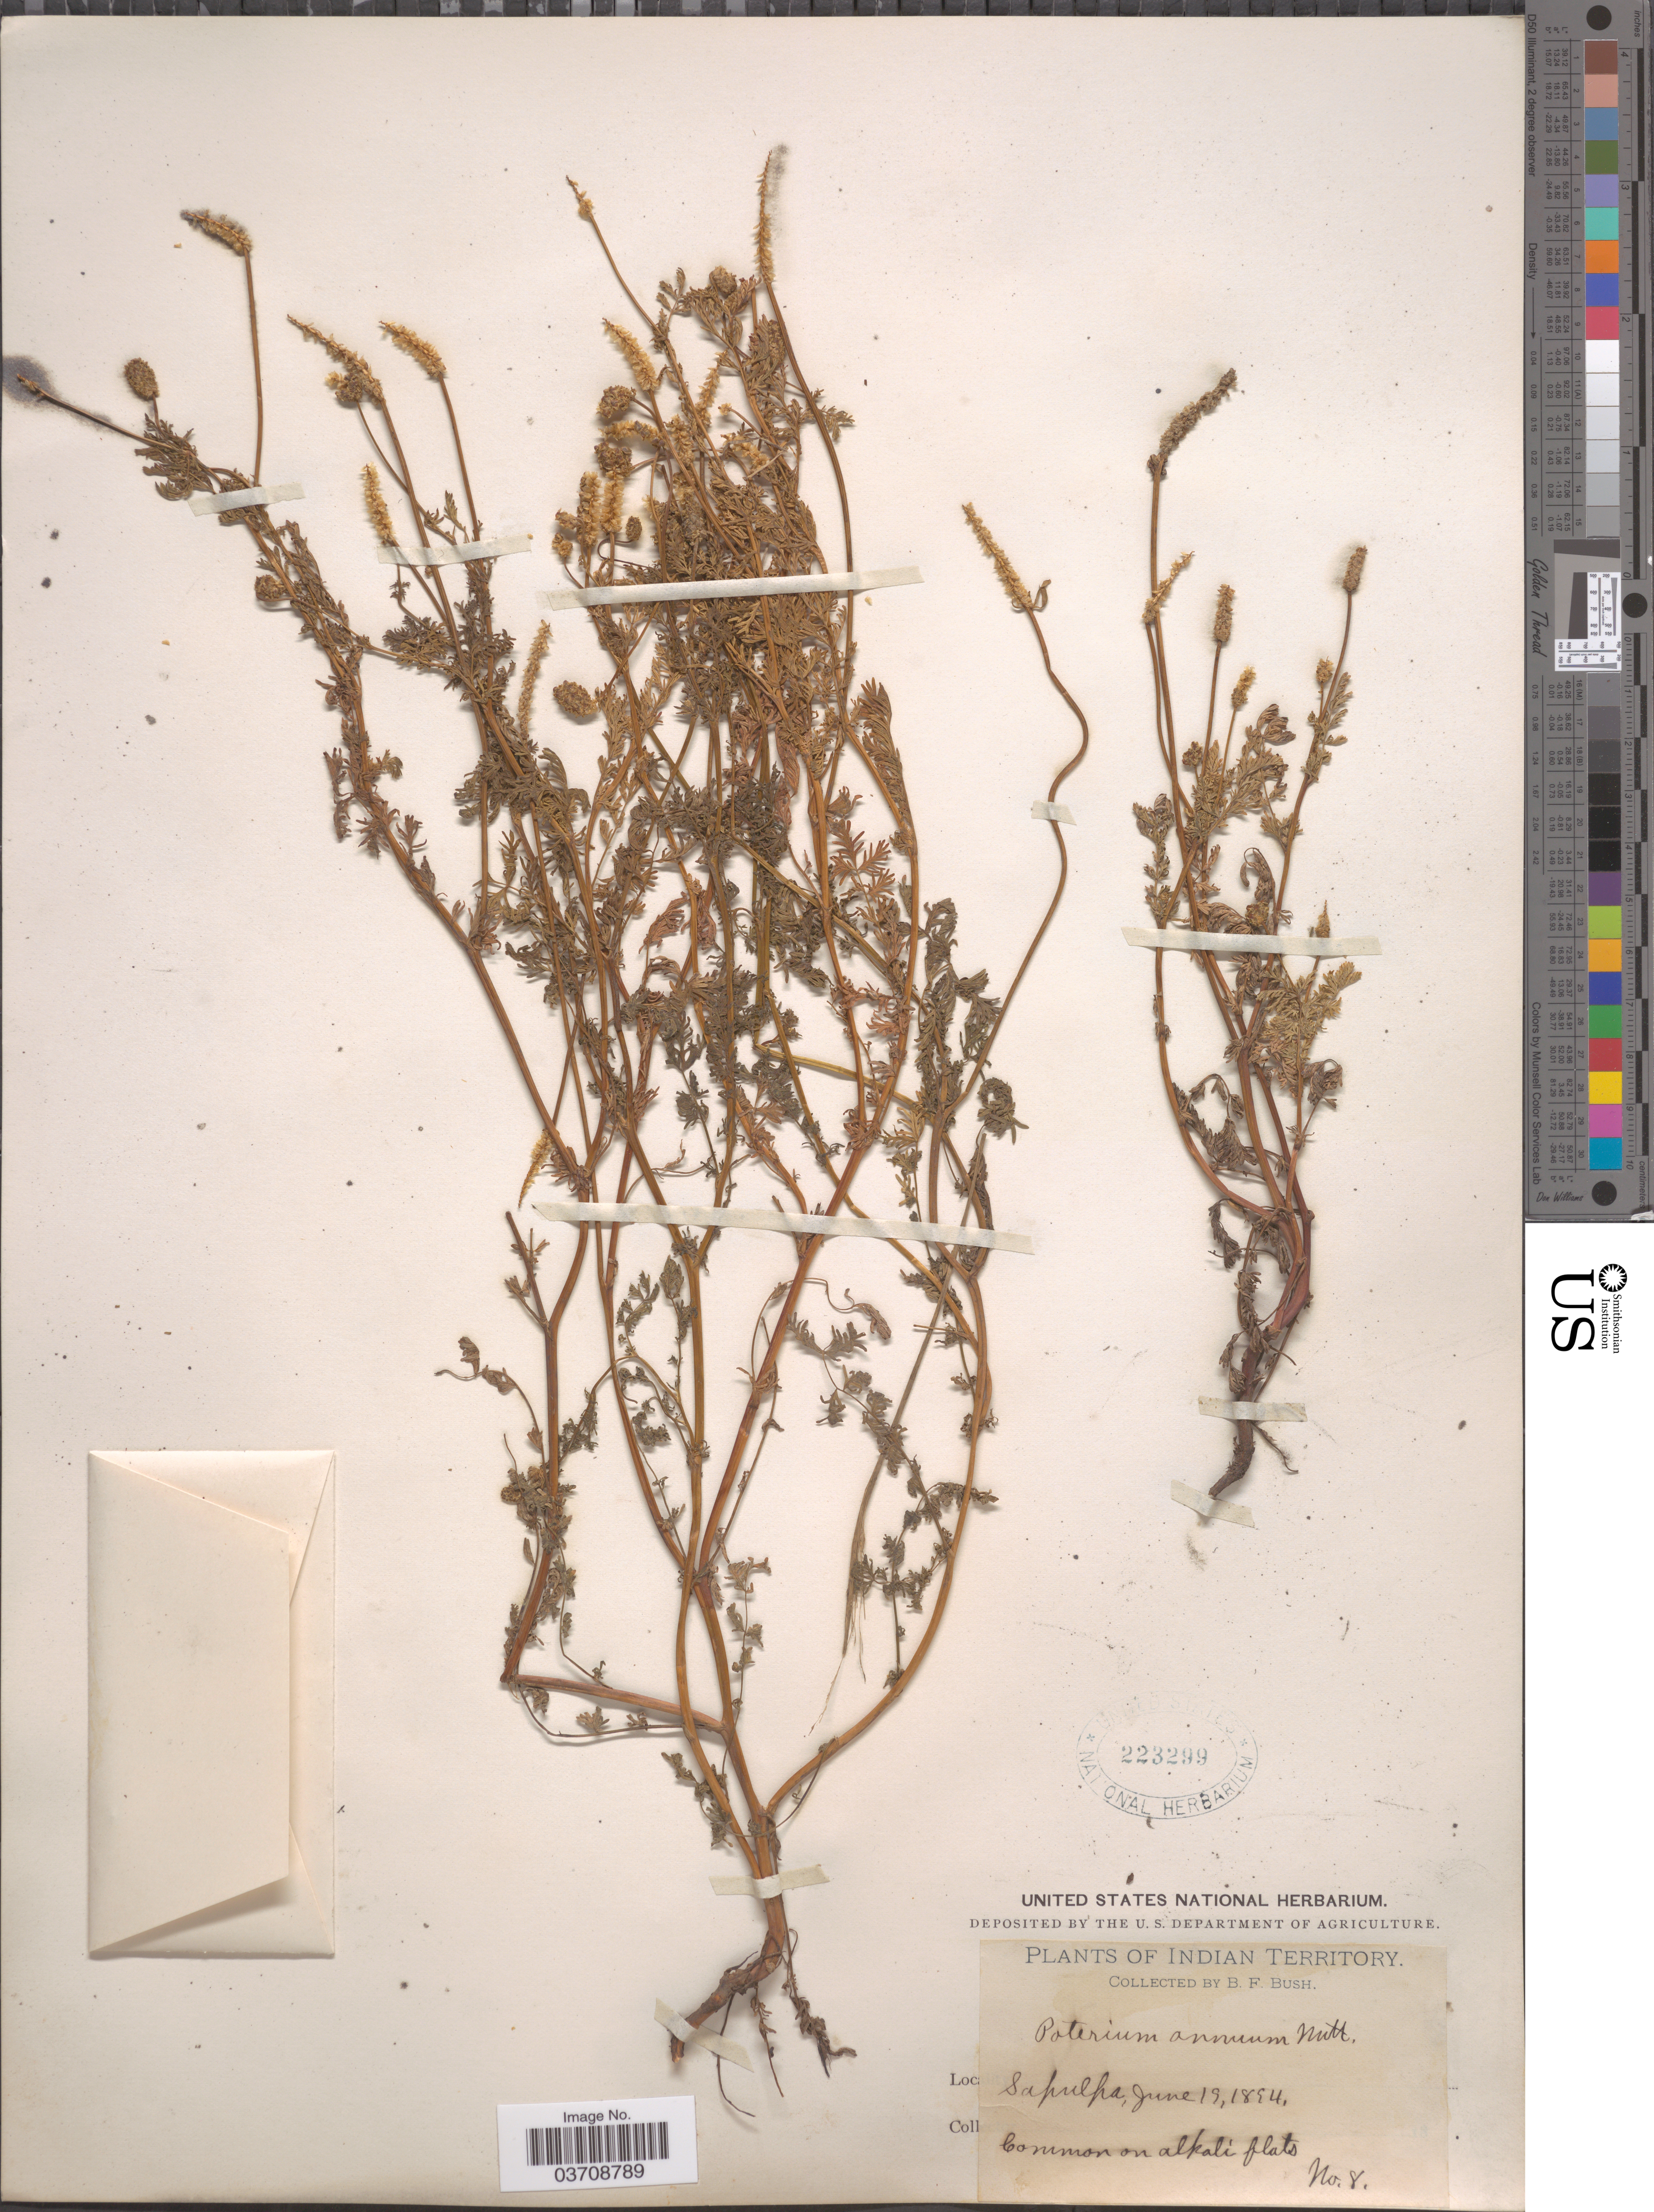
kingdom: Plantae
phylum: Tracheophyta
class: Magnoliopsida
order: Rosales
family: Rosaceae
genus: Sanguisorba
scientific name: Sanguisorba annua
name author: (Nutt. ex Hook.) Torr. & A. Gray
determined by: Strong, Mark T., (BOT), Smithsonian Institution - National Museum of Natural History (UNITED STATES)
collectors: B. F. Bush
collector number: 8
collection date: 1894-06-19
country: United States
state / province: Oklahoma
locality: Indian Territory. Sapulpa.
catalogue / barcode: US 223299